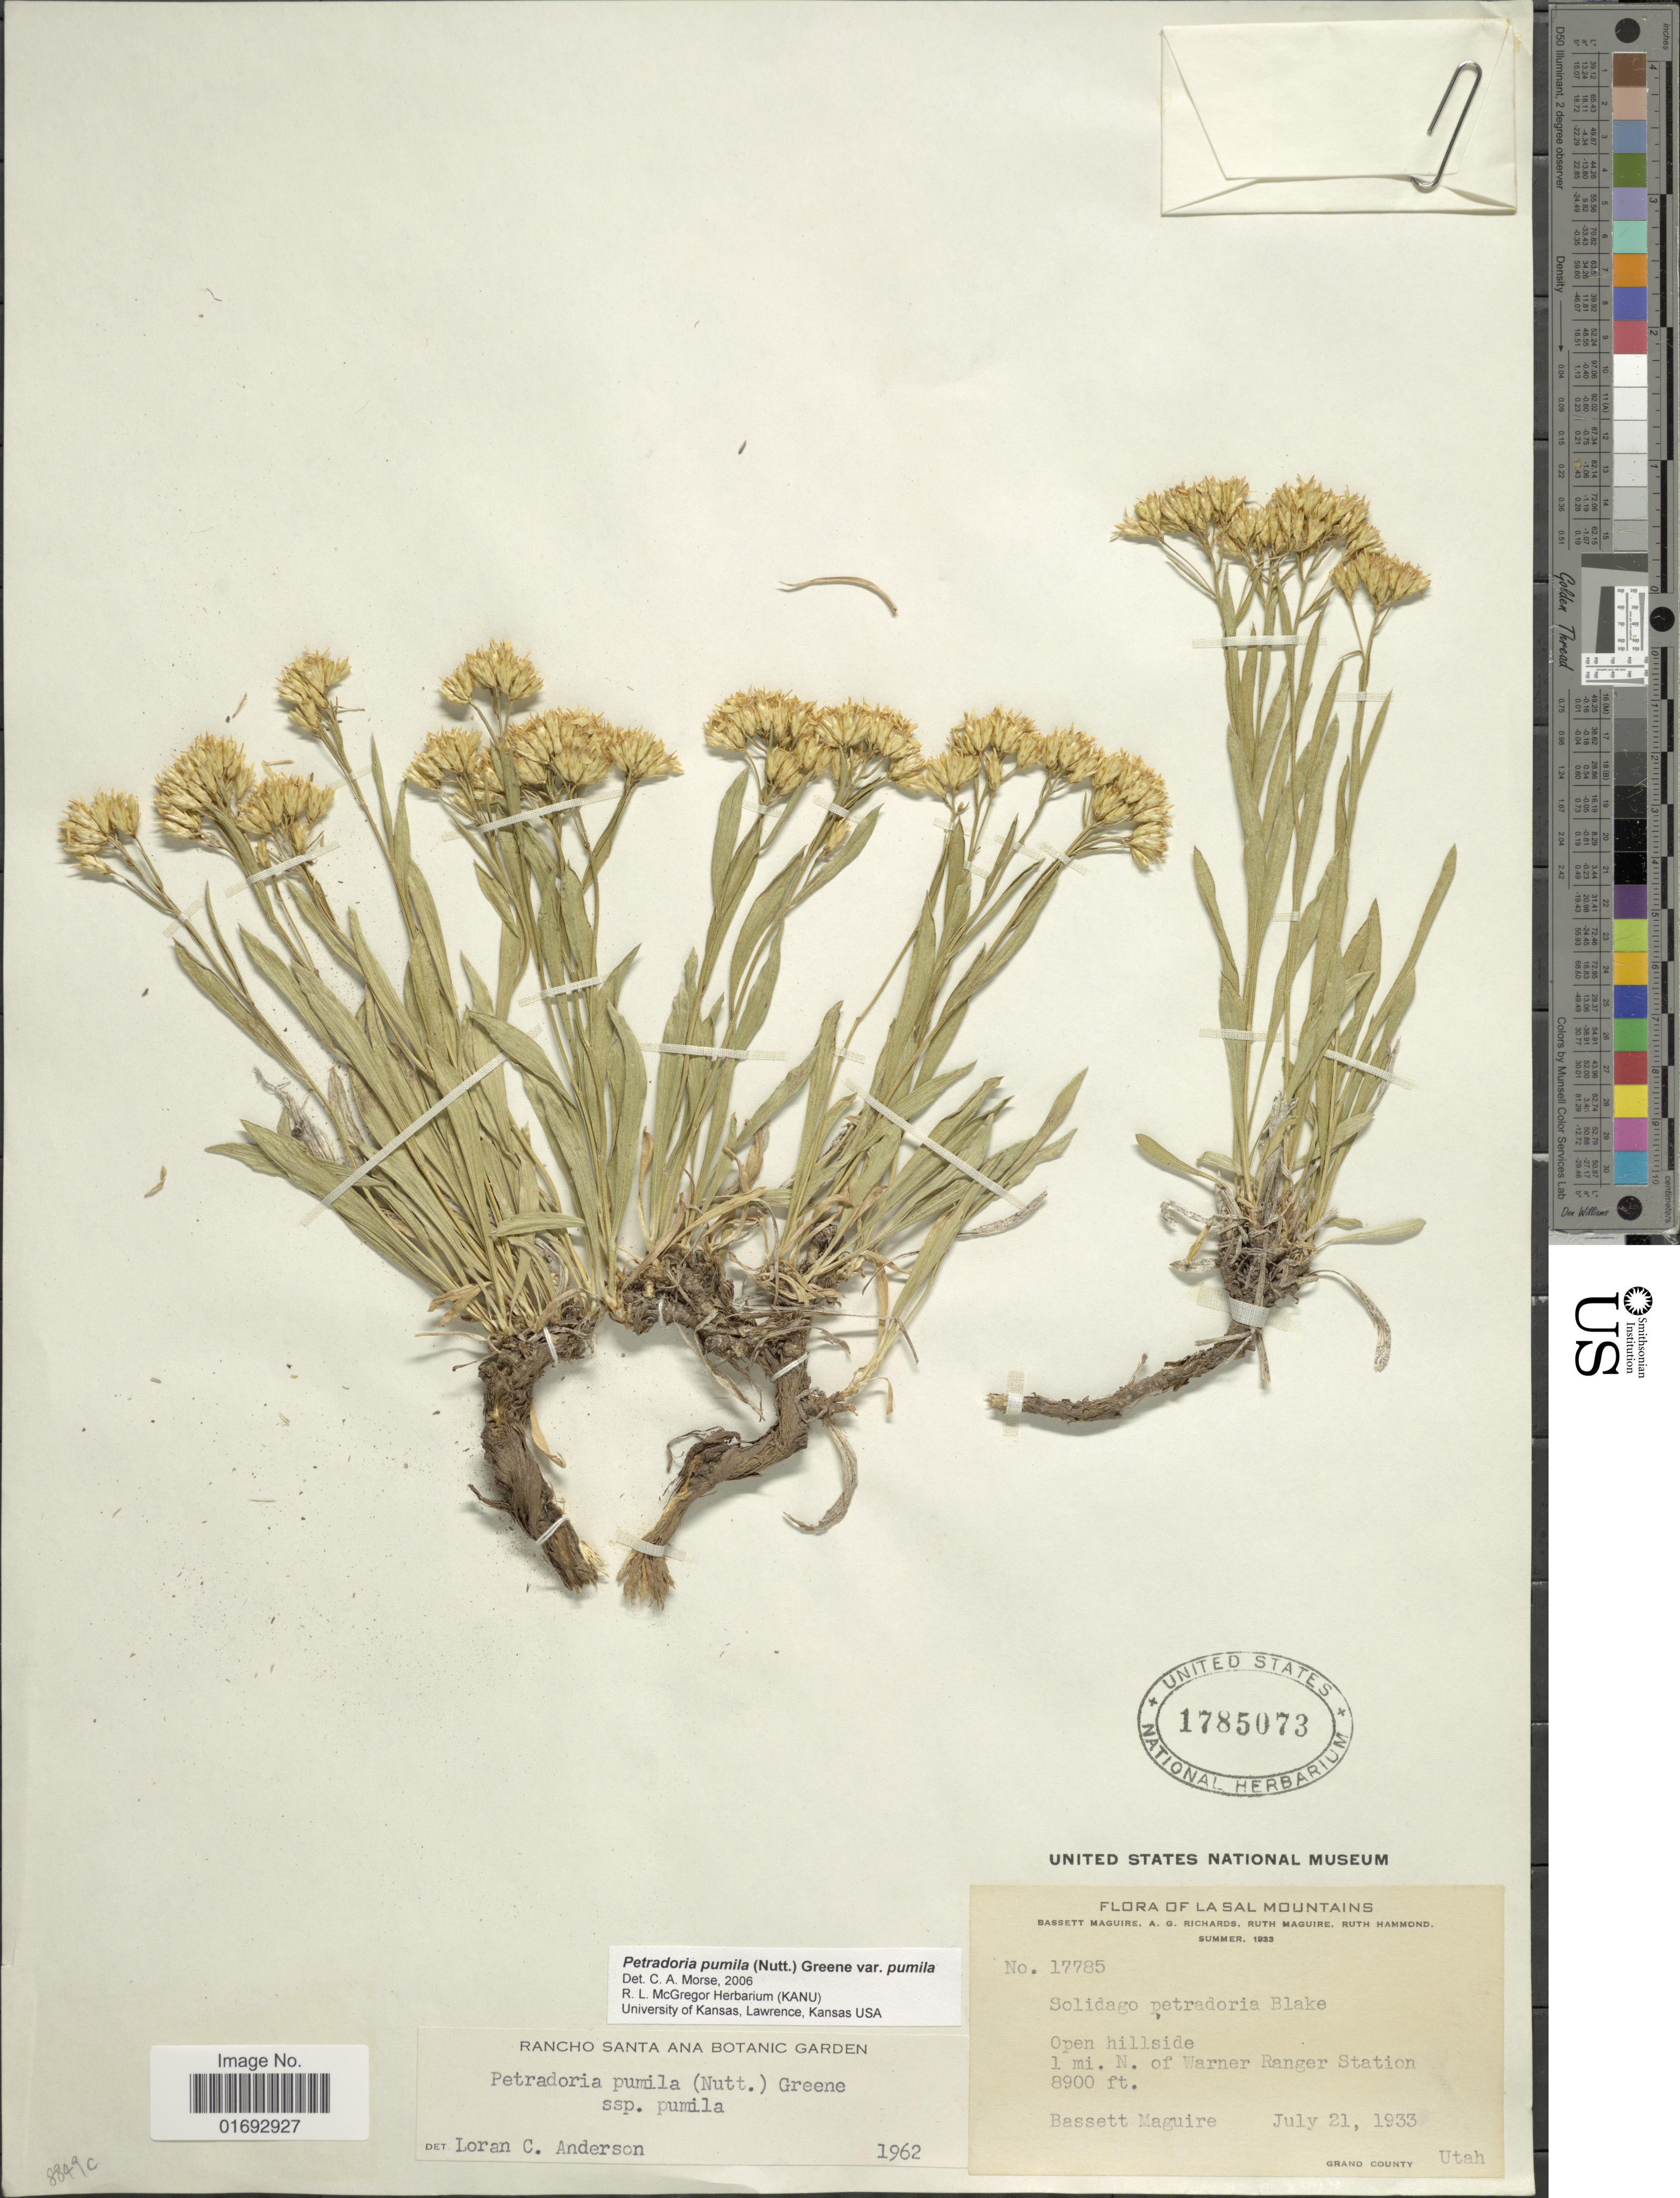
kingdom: Plantae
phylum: Tracheophyta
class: Magnoliopsida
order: Asterales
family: Asteraceae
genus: Petradoria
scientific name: Petradoria pumila var. pumila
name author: (Nutt.) Greene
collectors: B. Maguire, R. R. Maguire & R. Hammond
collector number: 17785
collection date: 1933-07-21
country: United States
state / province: Utah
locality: La Sal Mountains, open hillside, 1 mi. N. of Warner Ranger Station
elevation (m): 2713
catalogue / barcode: US 1785073